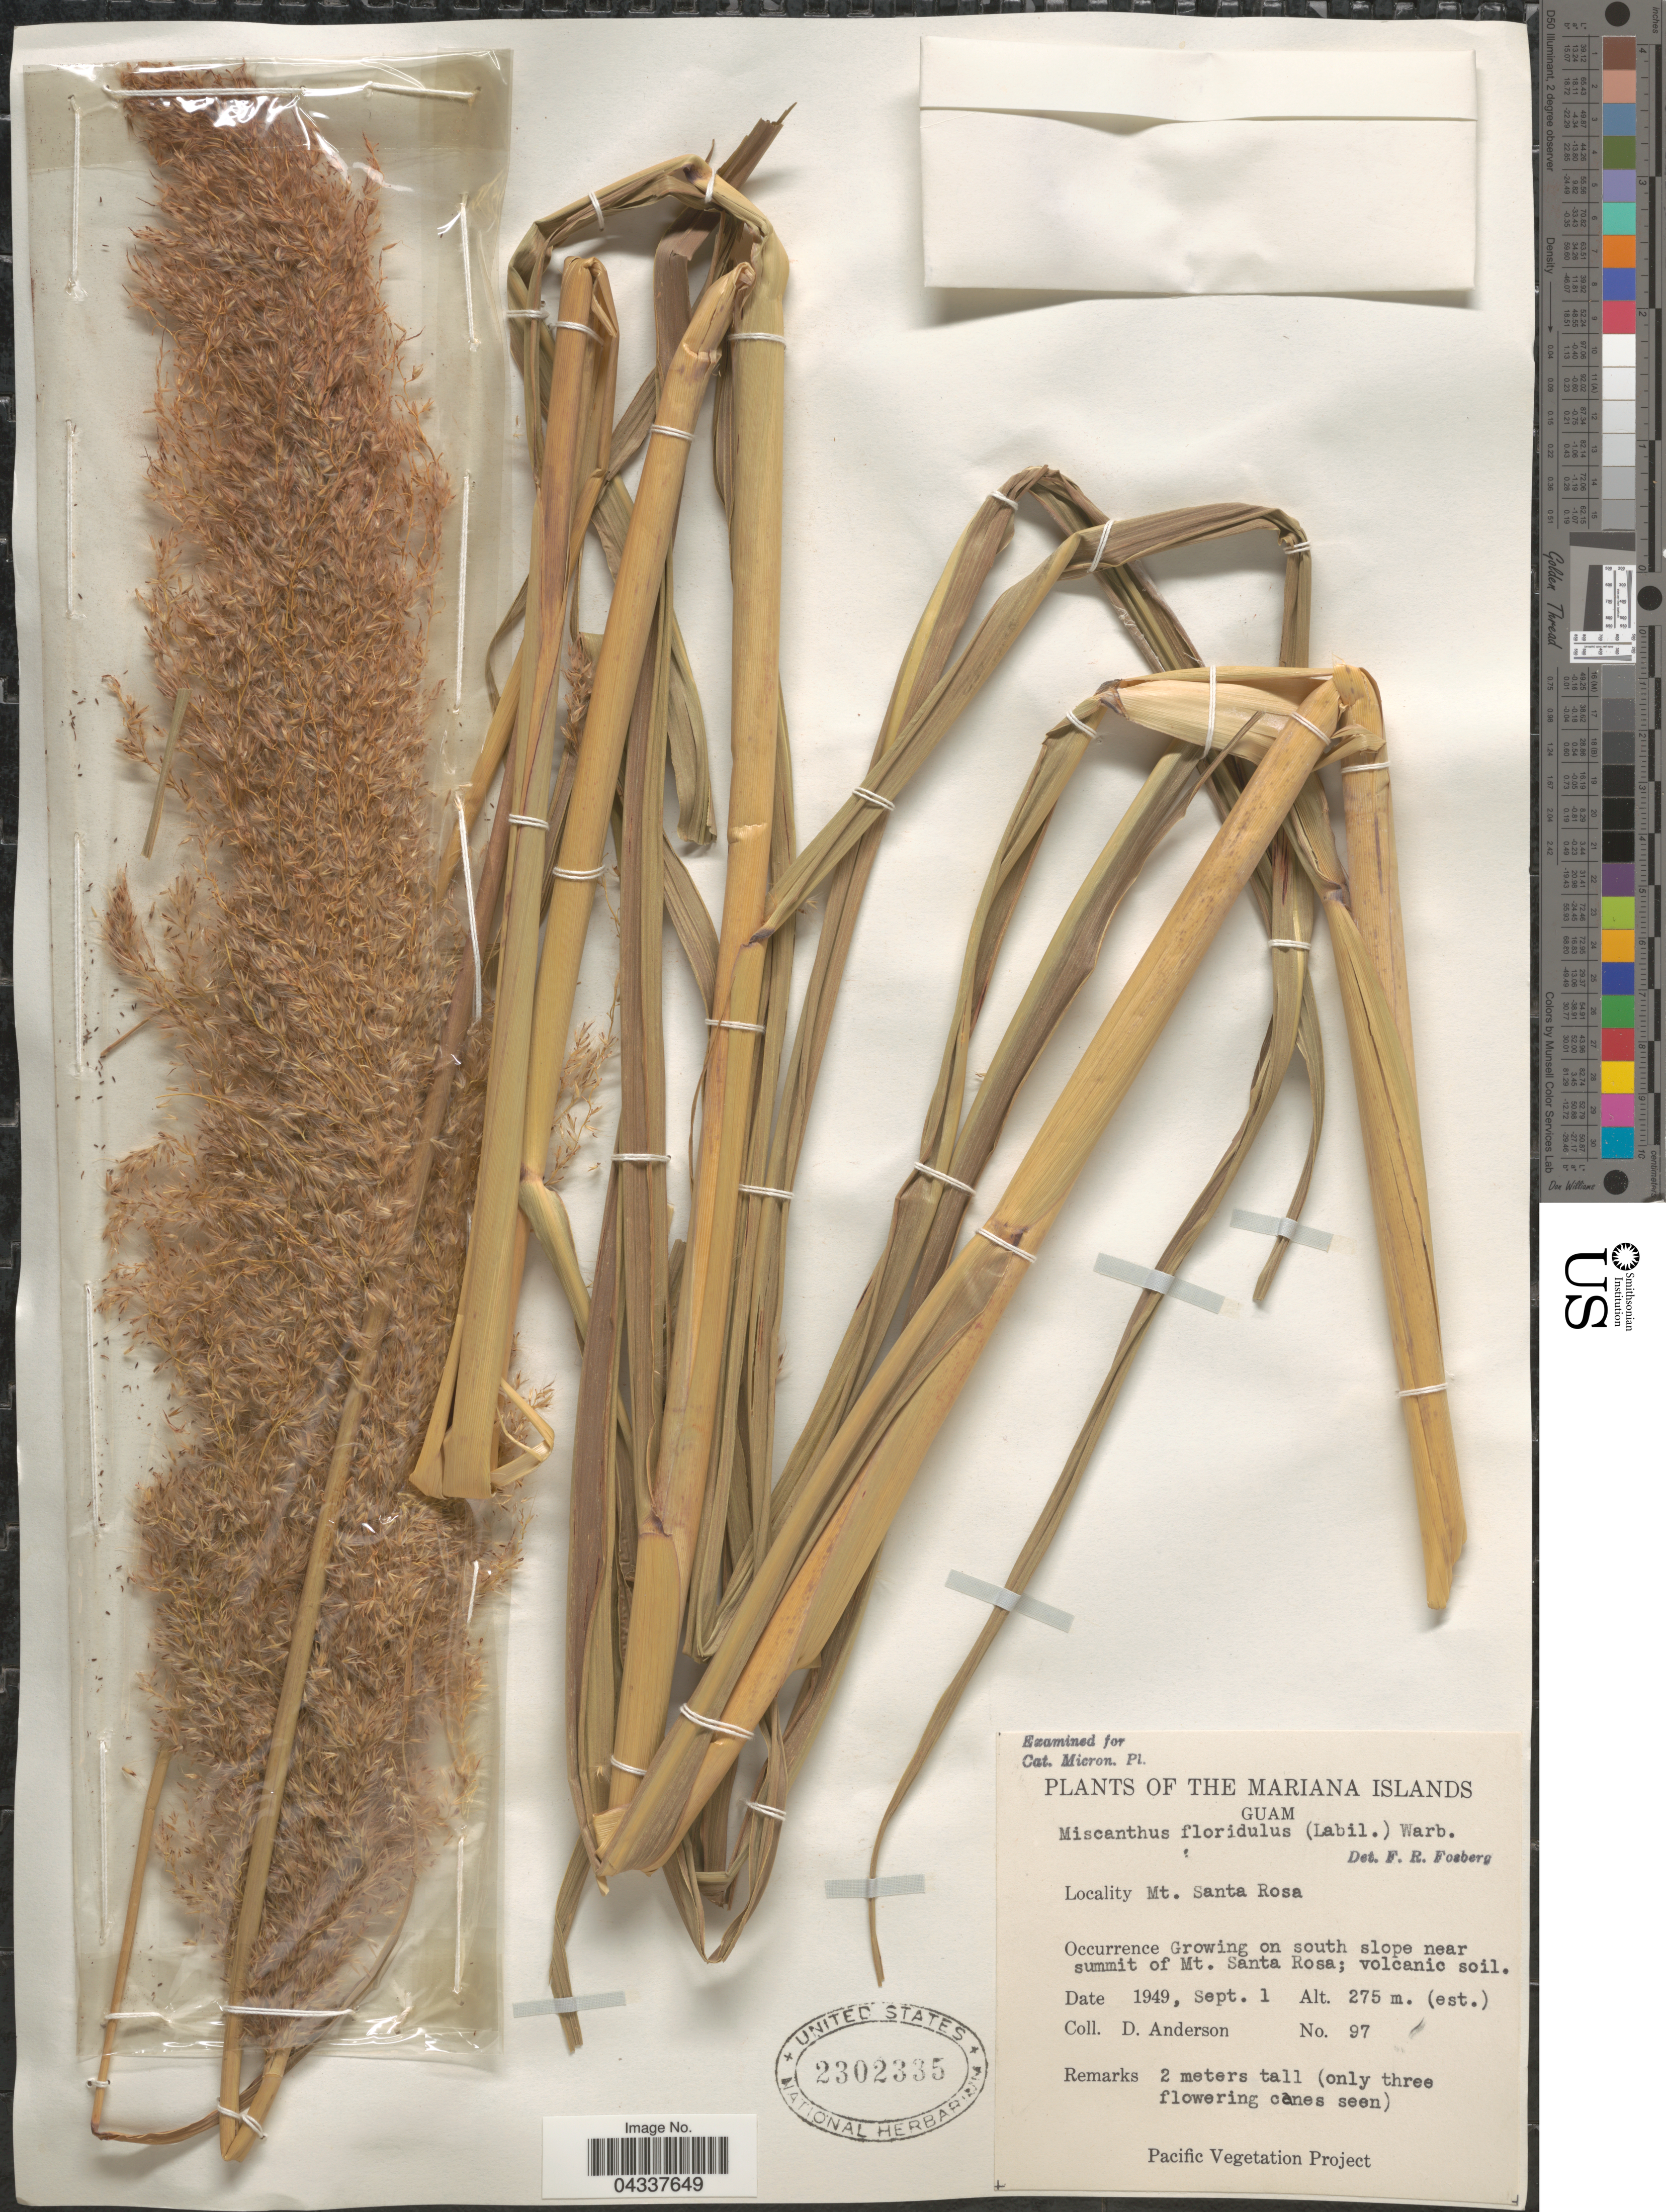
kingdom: Plantae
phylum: Tracheophyta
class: Liliopsida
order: Poales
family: Poaceae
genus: Miscanthus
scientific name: Miscanthus floridulus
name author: (Labill.) Warb.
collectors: D. Anderson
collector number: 97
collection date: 1949-09-01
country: Guam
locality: Mariana Islands. Growing on south slope near of Mt. Santa Rosa.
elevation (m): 275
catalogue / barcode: US 2302335